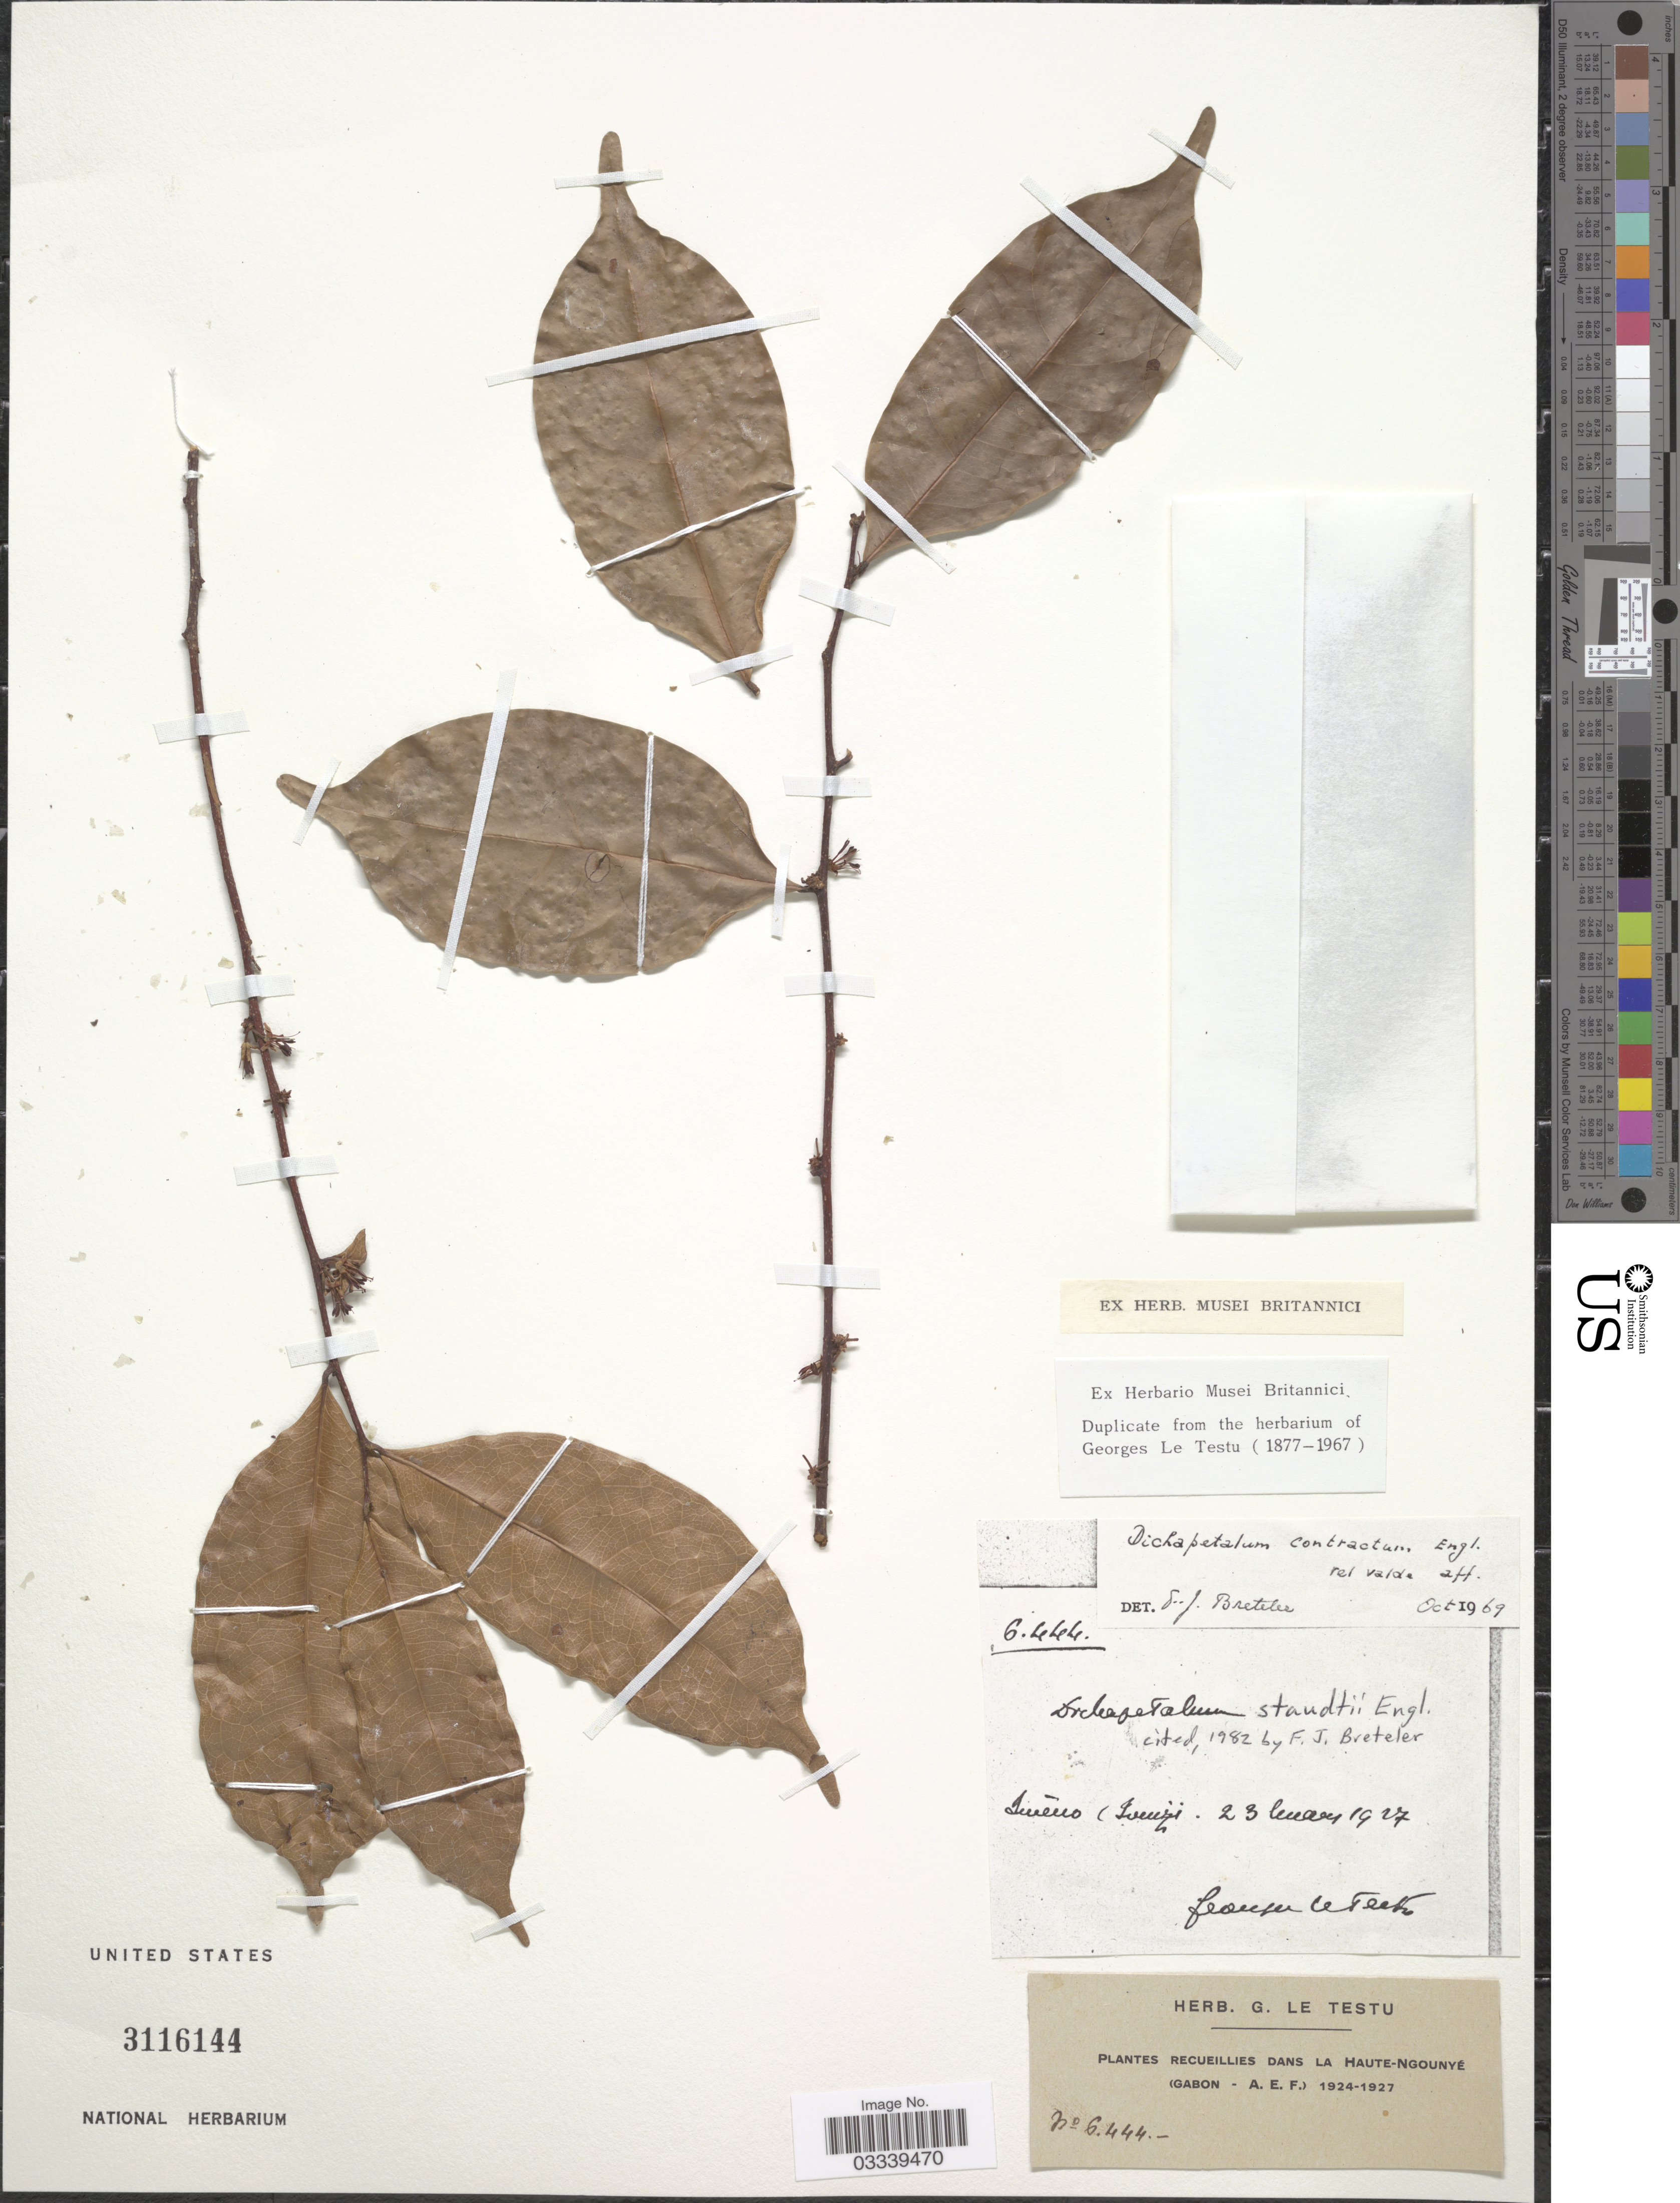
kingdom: Plantae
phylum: Tracheophyta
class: Magnoliopsida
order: Malpighiales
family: Dichapetalaceae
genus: Dichapetalum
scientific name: Dichapetalum staudtii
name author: Engl.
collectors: G. Le Testu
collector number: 6444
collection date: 1927-03-23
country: Gabon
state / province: Ngounie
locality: Dans La Haute-Ngounyé (Gabon-A.E.F.). [illegible text]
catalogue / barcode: US 3116144